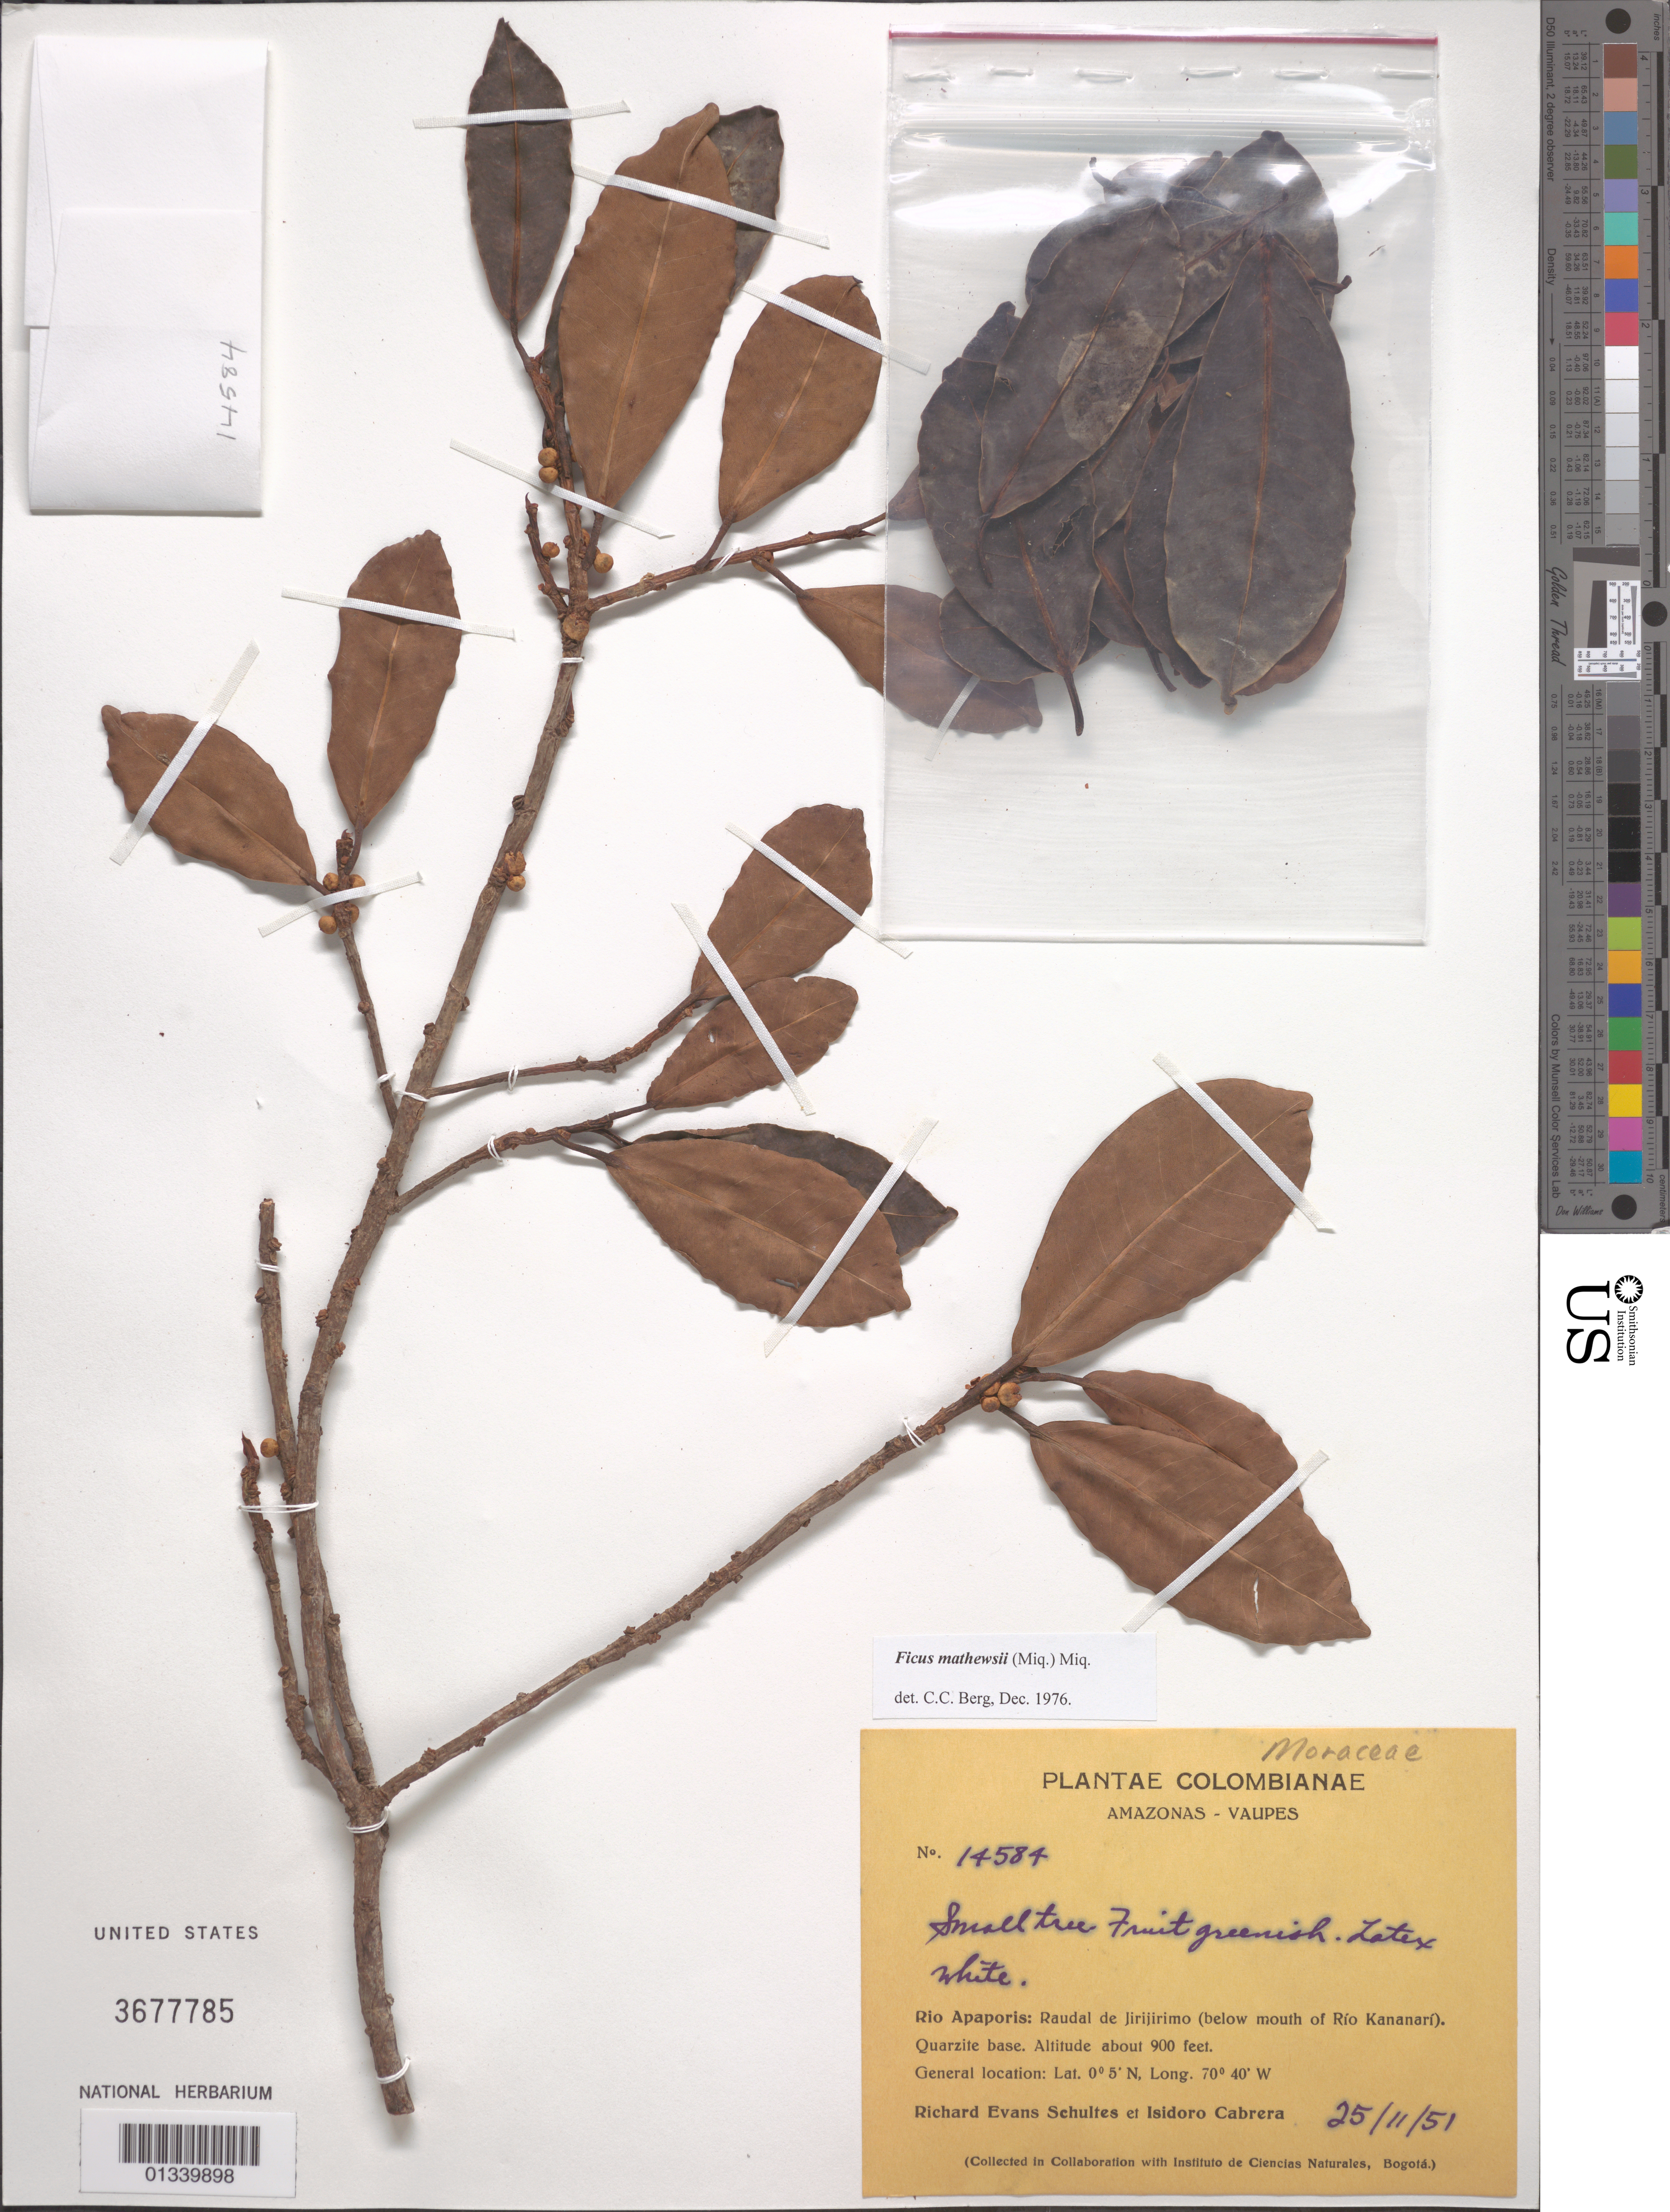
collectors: R. E. Schultes & I. Cabrera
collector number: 14584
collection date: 1951-11-25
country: Colombia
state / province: Amazonas / Vaupés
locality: Rio Apaporis: Raudal de Jirijirimo (below mouthofRio Kananari). Quarzite base.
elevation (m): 274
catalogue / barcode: US 3677785